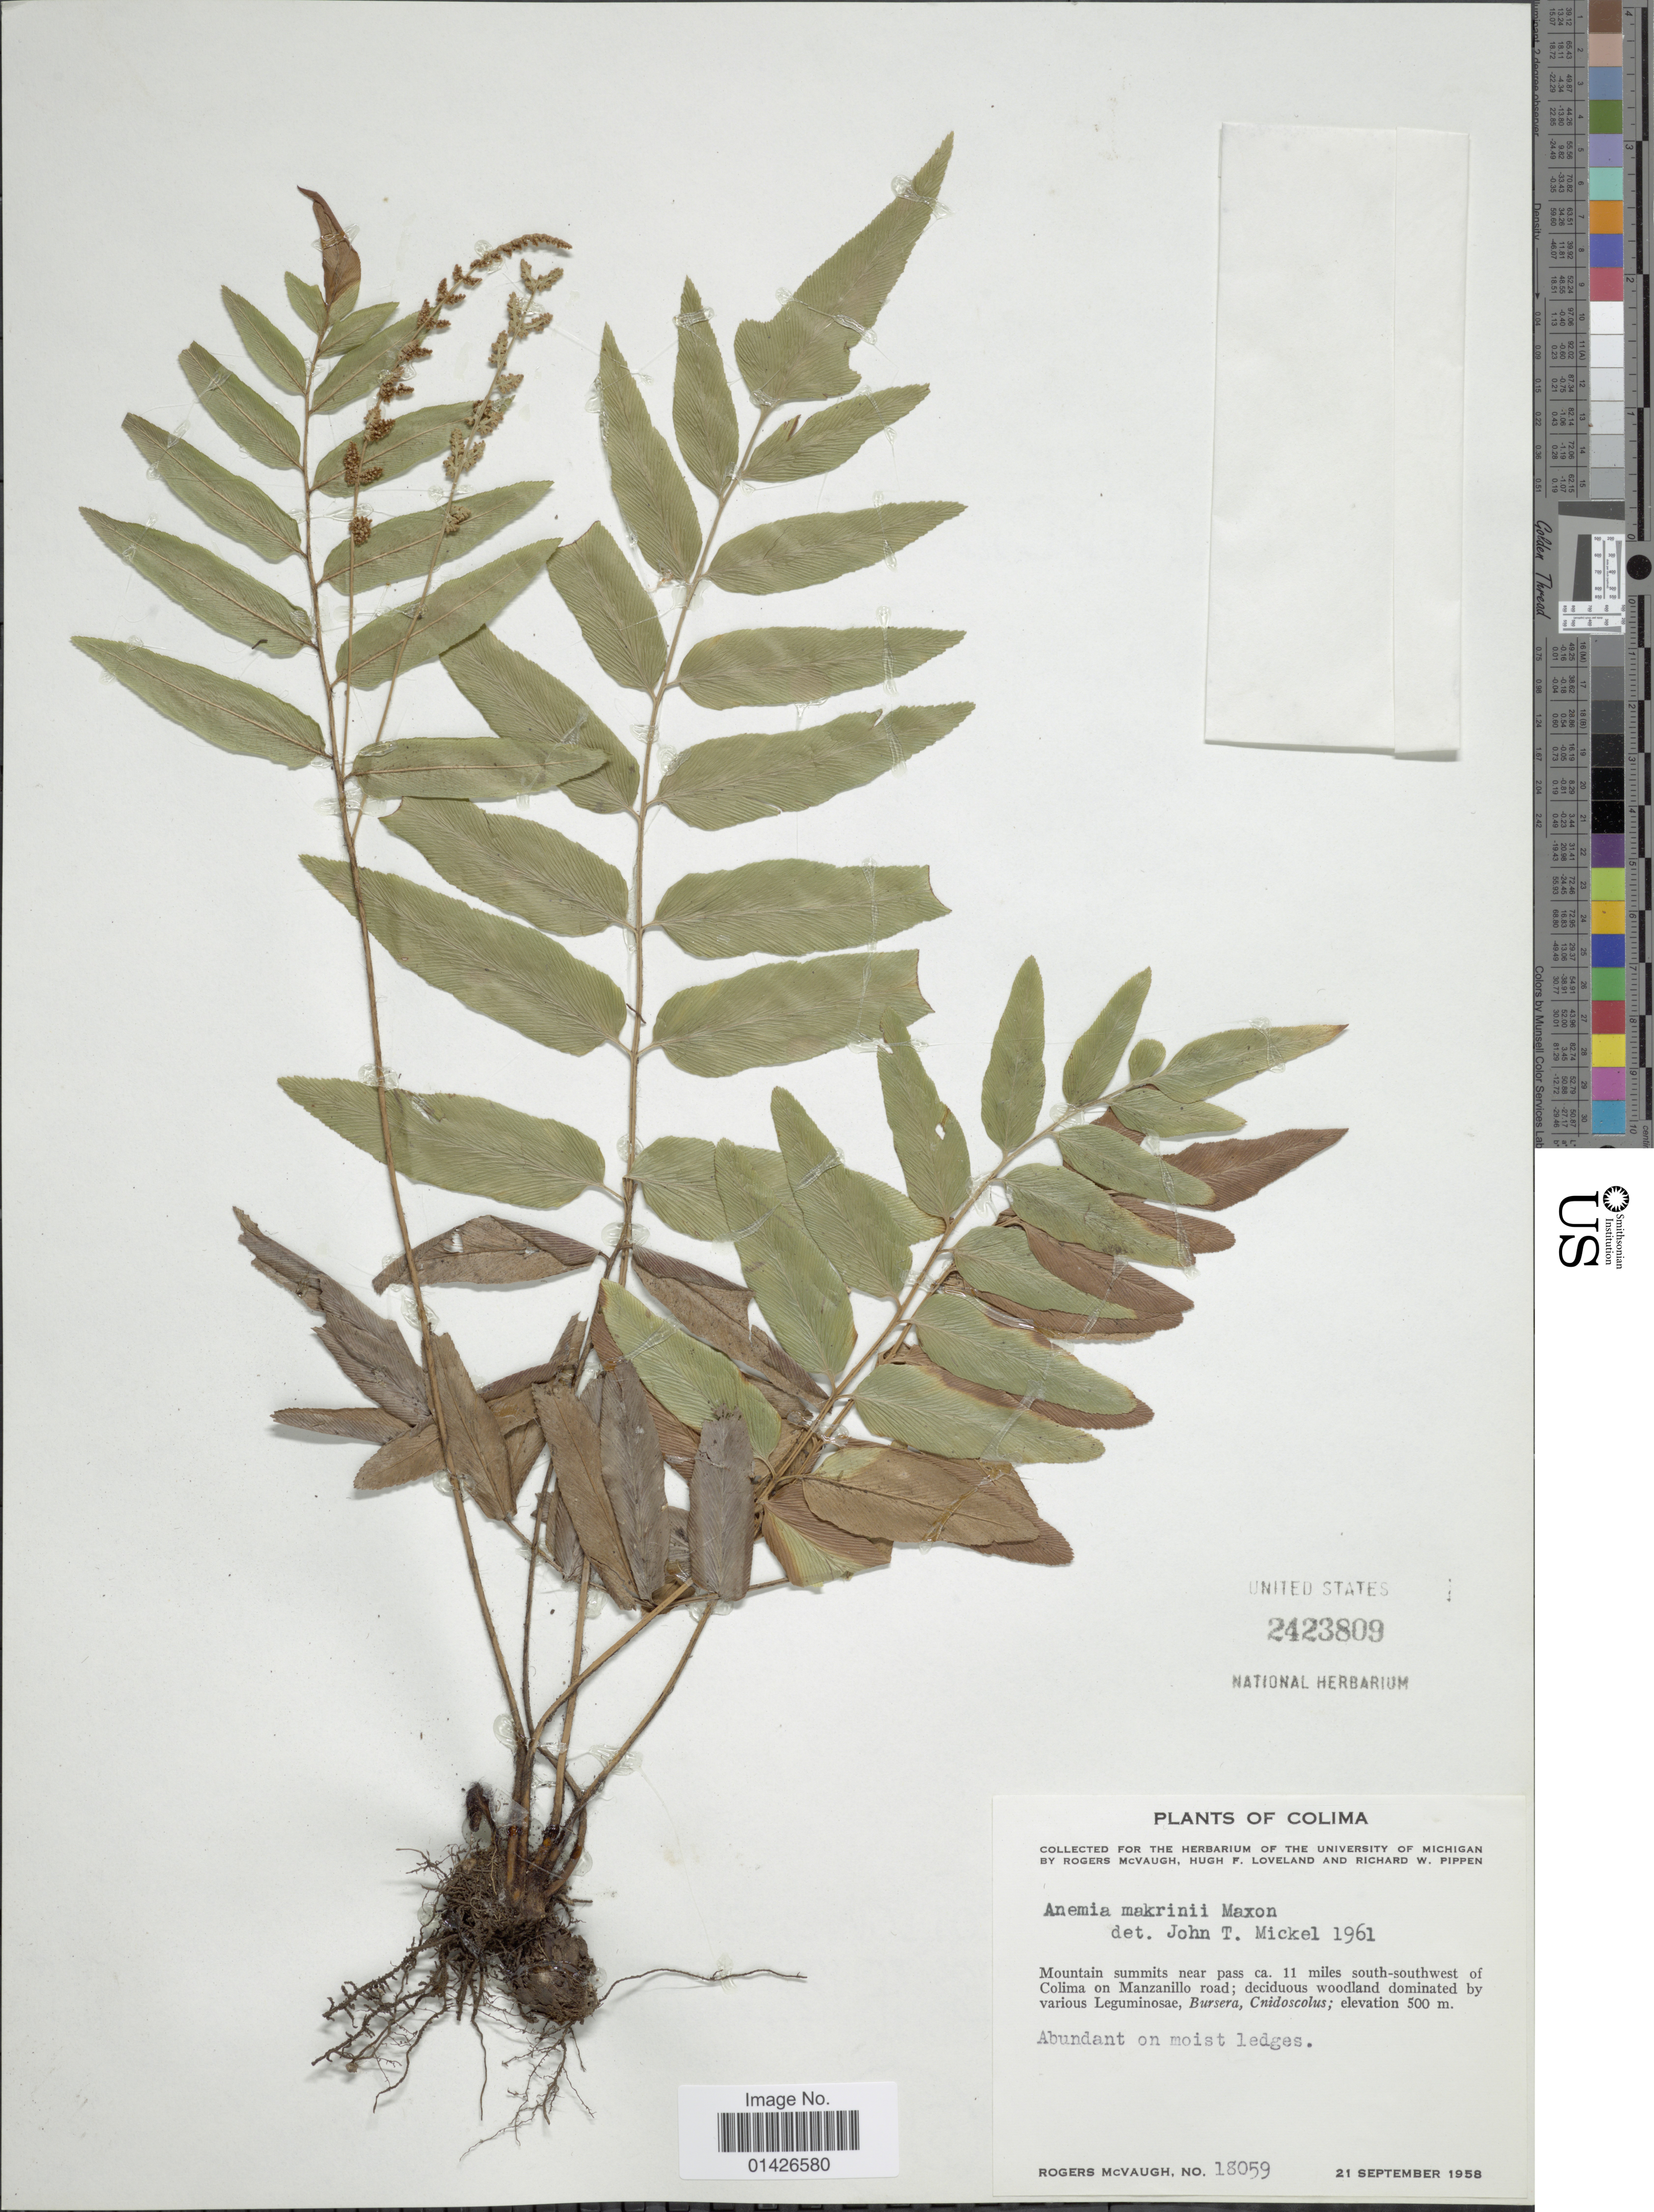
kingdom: Plantae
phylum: Tracheophyta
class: Polypodiopsida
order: Schizaeales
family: Anemiaceae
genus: Anemia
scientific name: Anemia mexicana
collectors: R. McVaugh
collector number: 18059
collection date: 1958-09-21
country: Mexico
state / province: Colima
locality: Mountain summits near pass ca. 11 miles south-southwest of Colima on Manzanillo road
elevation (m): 500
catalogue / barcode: US 2423809